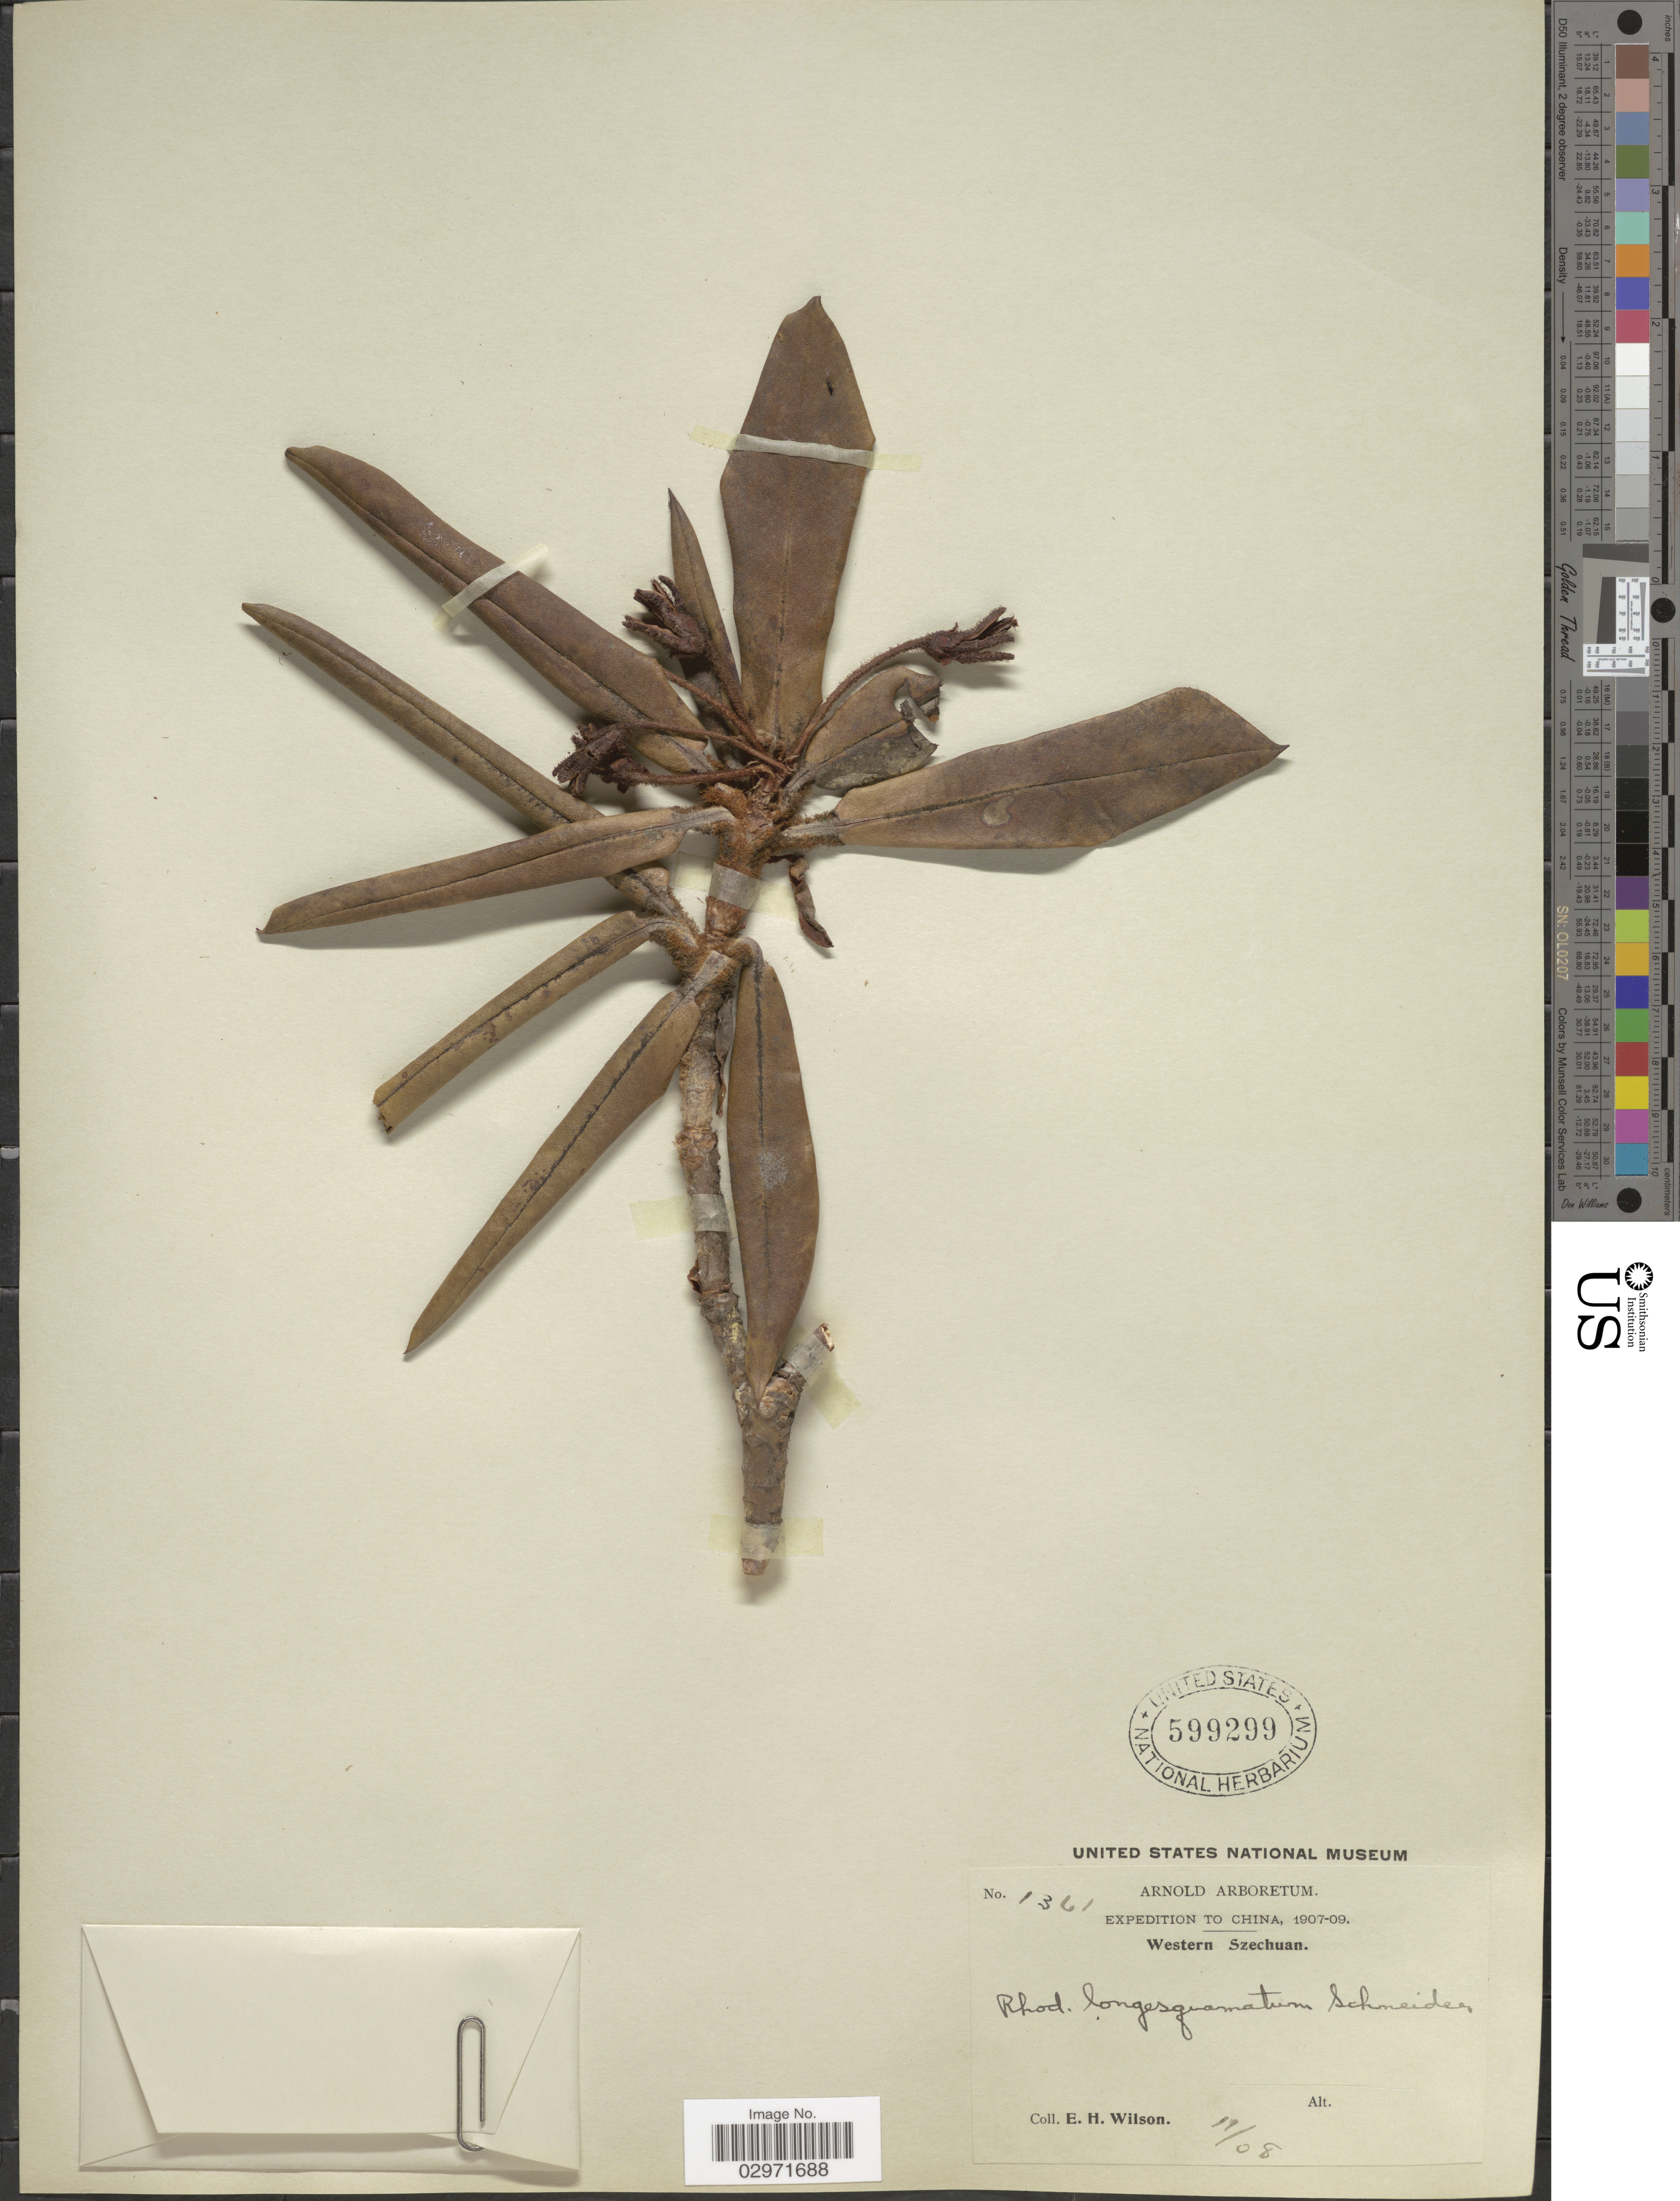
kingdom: Plantae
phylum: Tracheophyta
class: Magnoliopsida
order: Ericales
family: Ericaceae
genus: Rhododendron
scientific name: Rhododendron longesquamatum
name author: C.K. Schneid.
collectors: E. Wilson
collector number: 1361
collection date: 1908-11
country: China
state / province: Sichuan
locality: Western Szechuan.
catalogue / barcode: US 599299